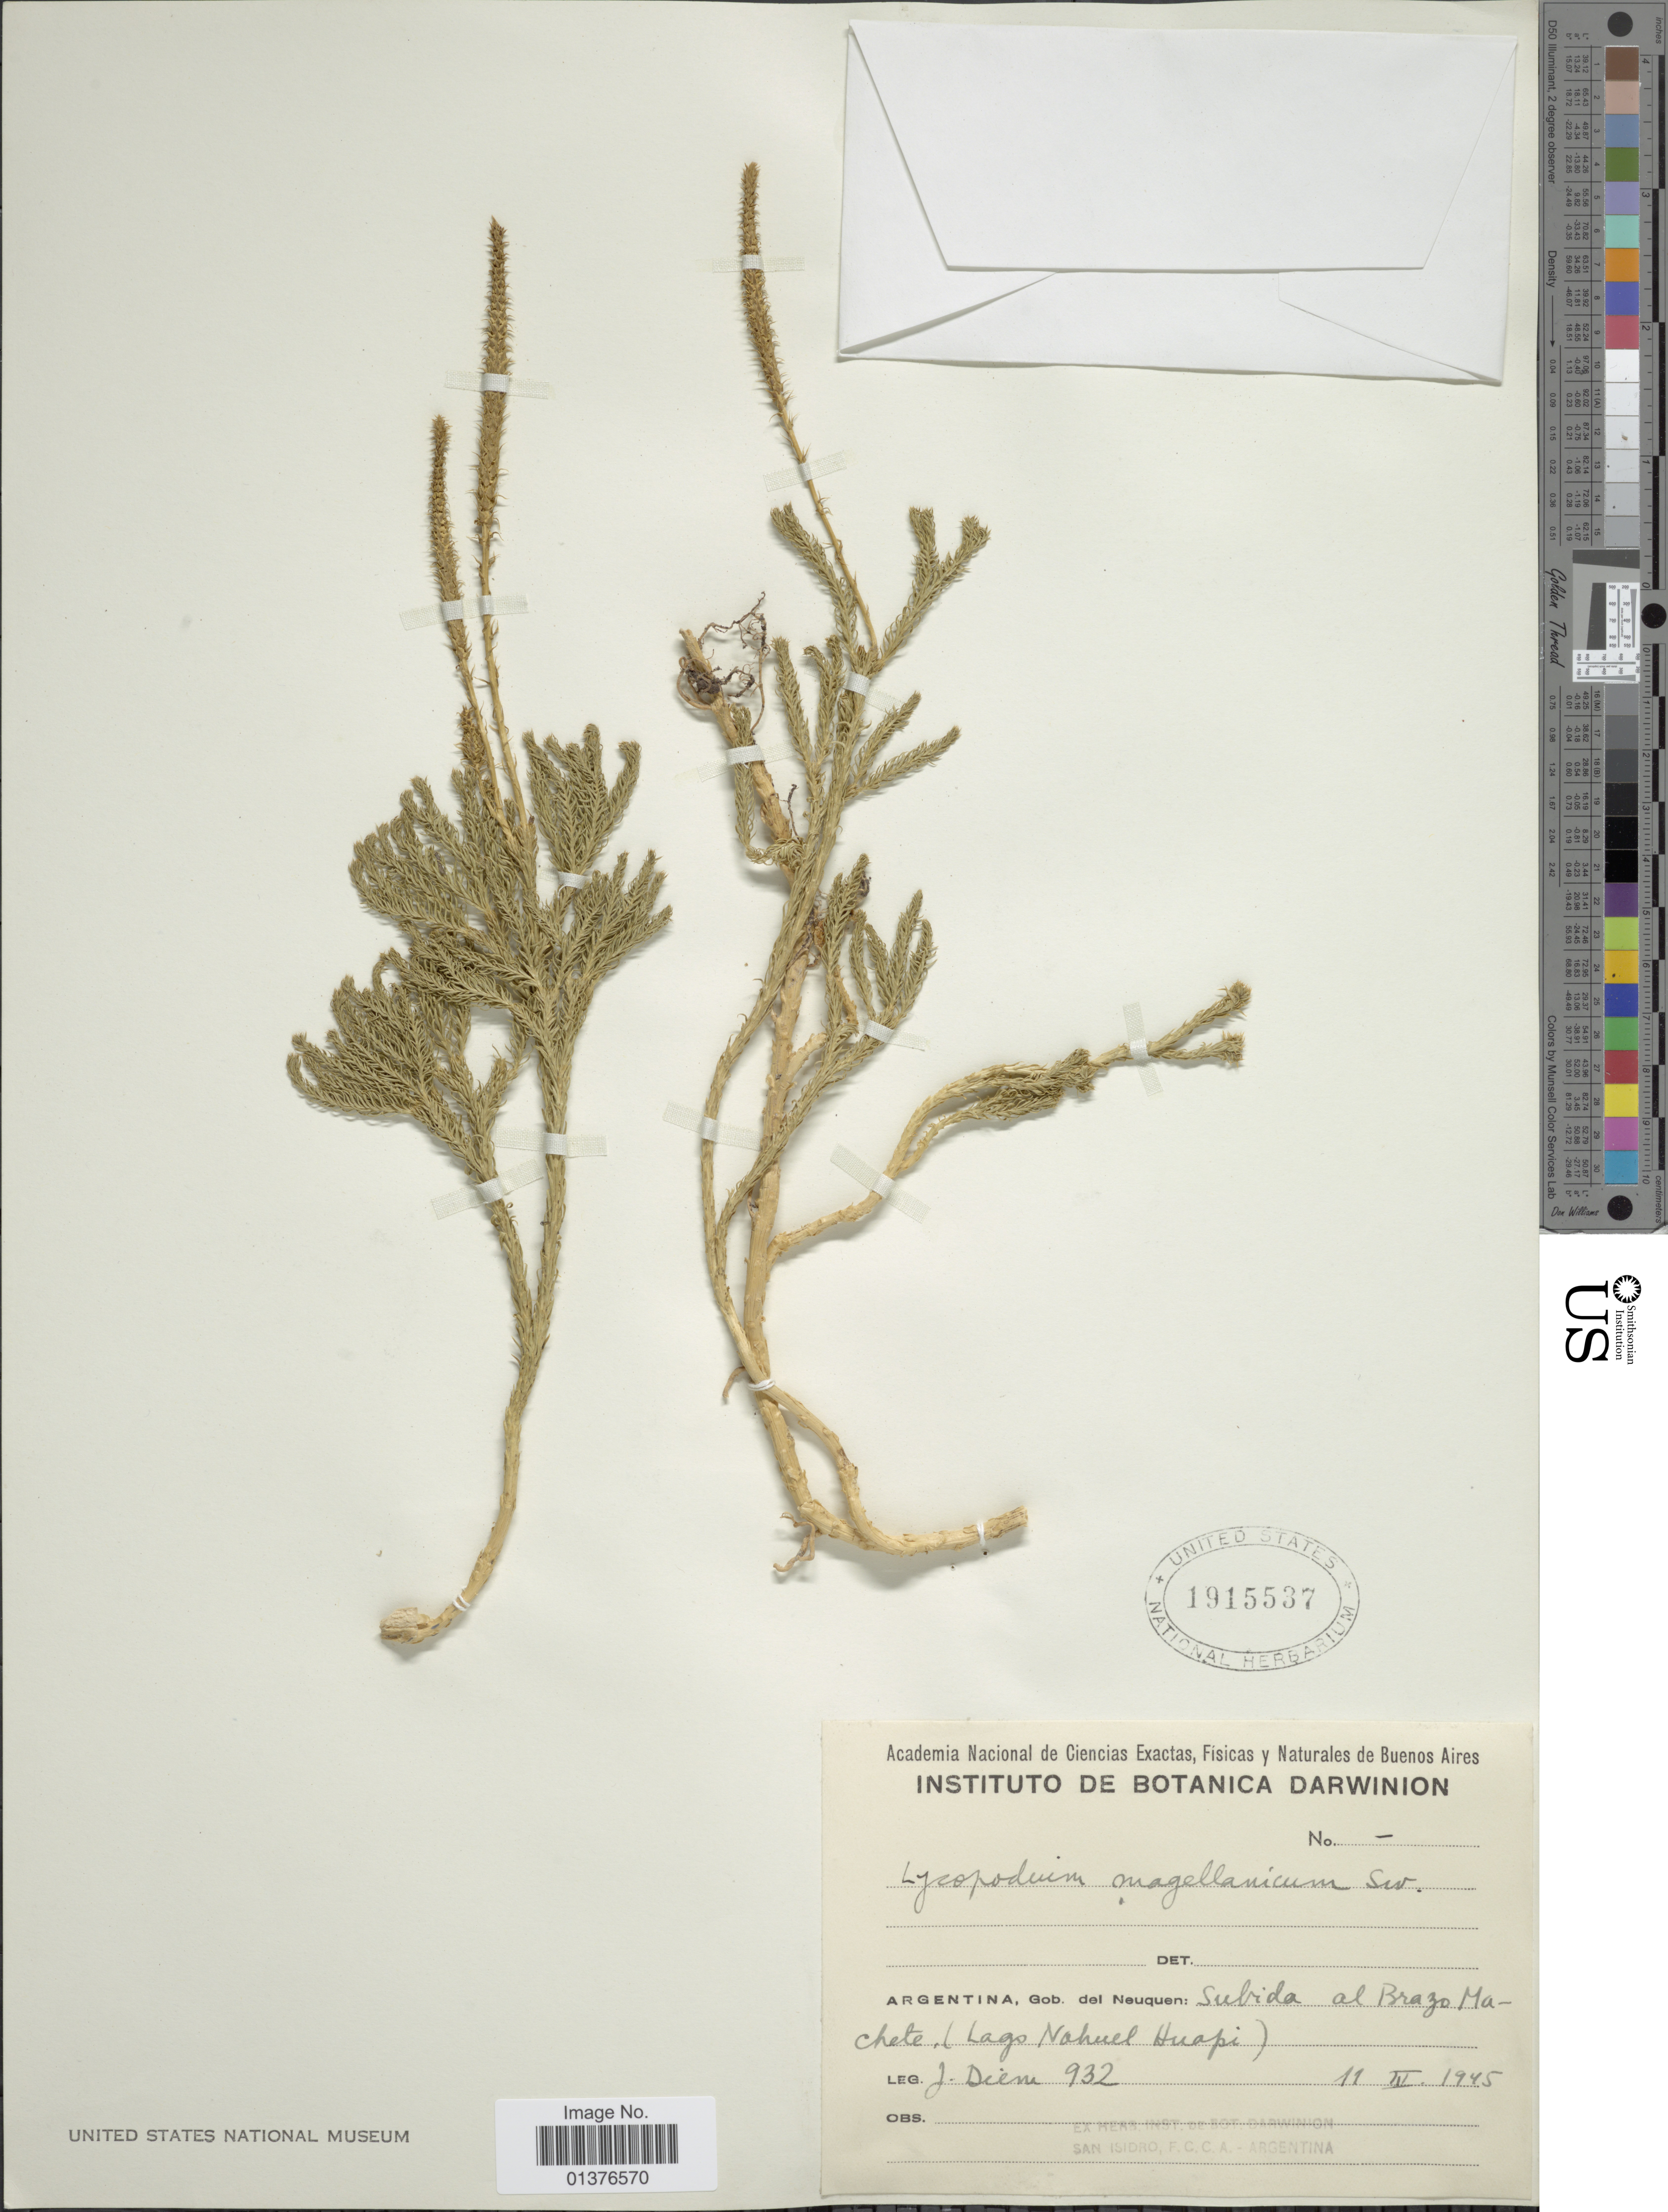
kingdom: Plantae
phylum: Tracheophyta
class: Lycopodiopsida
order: Lycopodiales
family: Lycopodiaceae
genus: Austrolycopodium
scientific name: Austrolycopodium magellanicum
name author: (P. Beauv.) Holub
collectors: J. Diem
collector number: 932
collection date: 1945-04-11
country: Argentina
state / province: Neuquen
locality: Subida al Brazo Machete, (Lago Nahuel Huapi)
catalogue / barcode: US 1915537